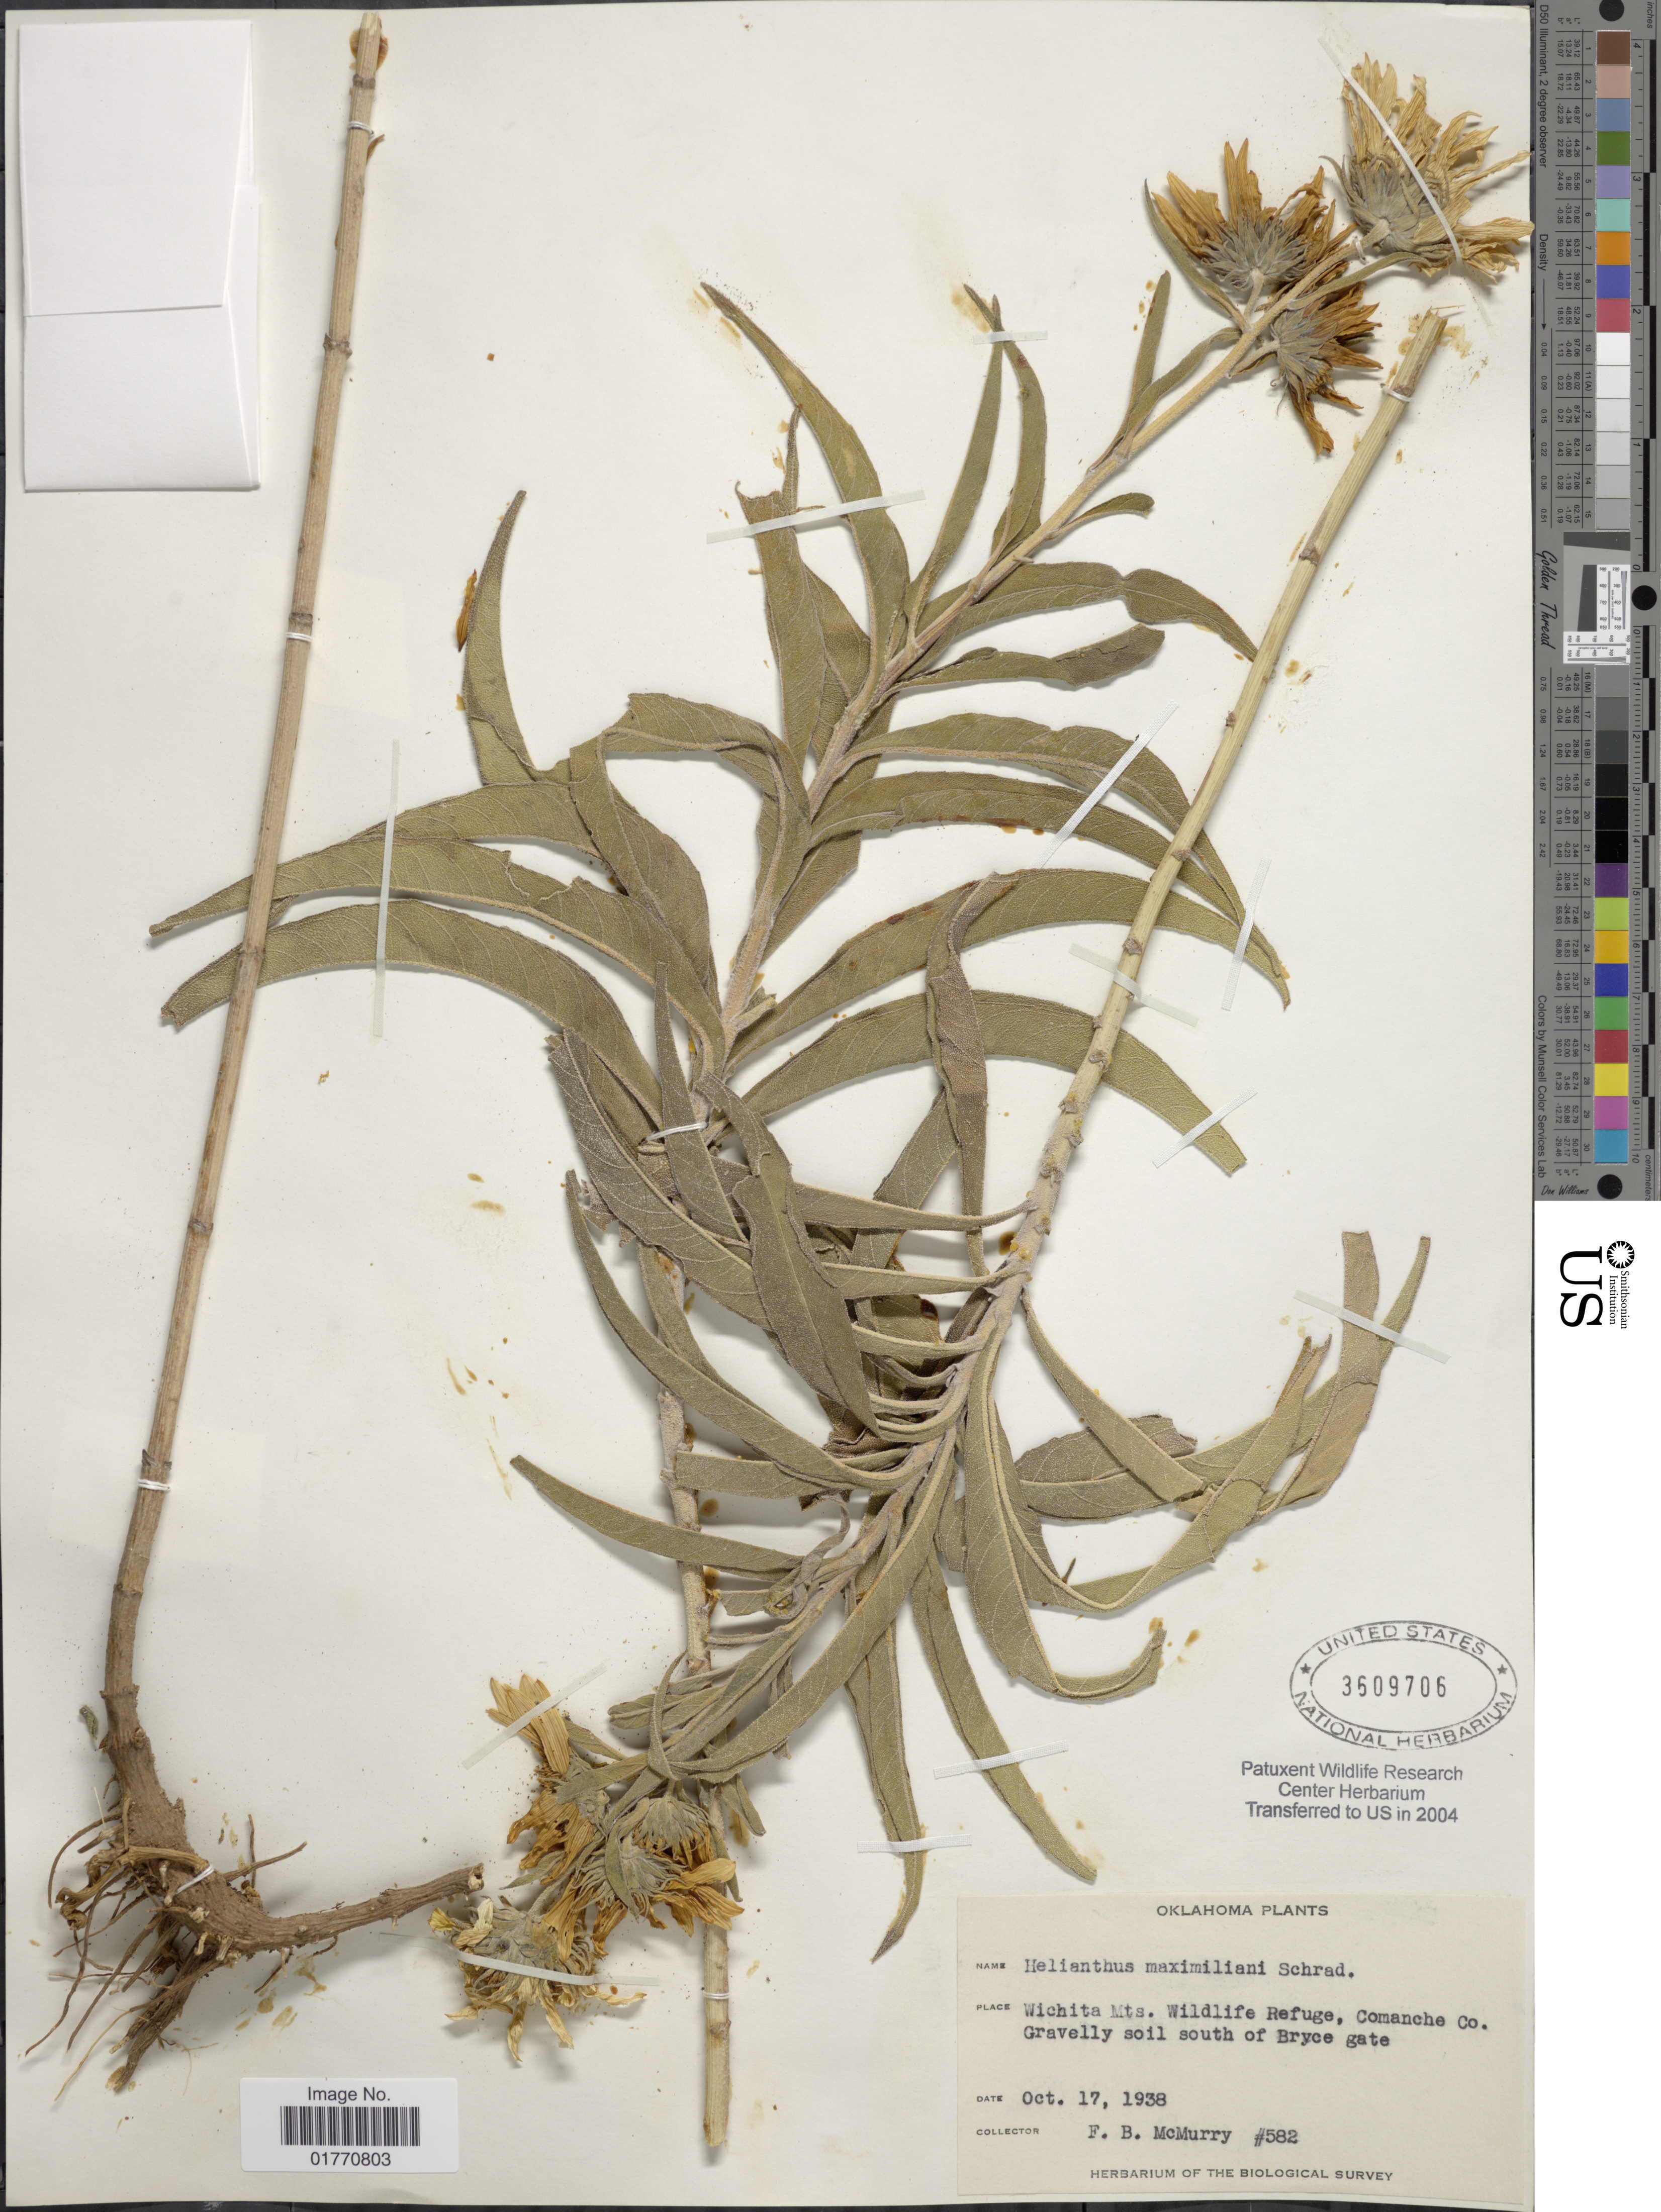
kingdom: Plantae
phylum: Tracheophyta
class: Magnoliopsida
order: Asterales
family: Asteraceae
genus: Helianthus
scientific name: Helianthus maximiliani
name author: Schrad.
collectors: F. B. McMurry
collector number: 582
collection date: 1938-10-17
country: United States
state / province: Oklahoma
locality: Wichita Mts. Wildlife Refuge, Comanche Co., gravelly soil south of Bryce gate.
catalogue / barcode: US 3609706